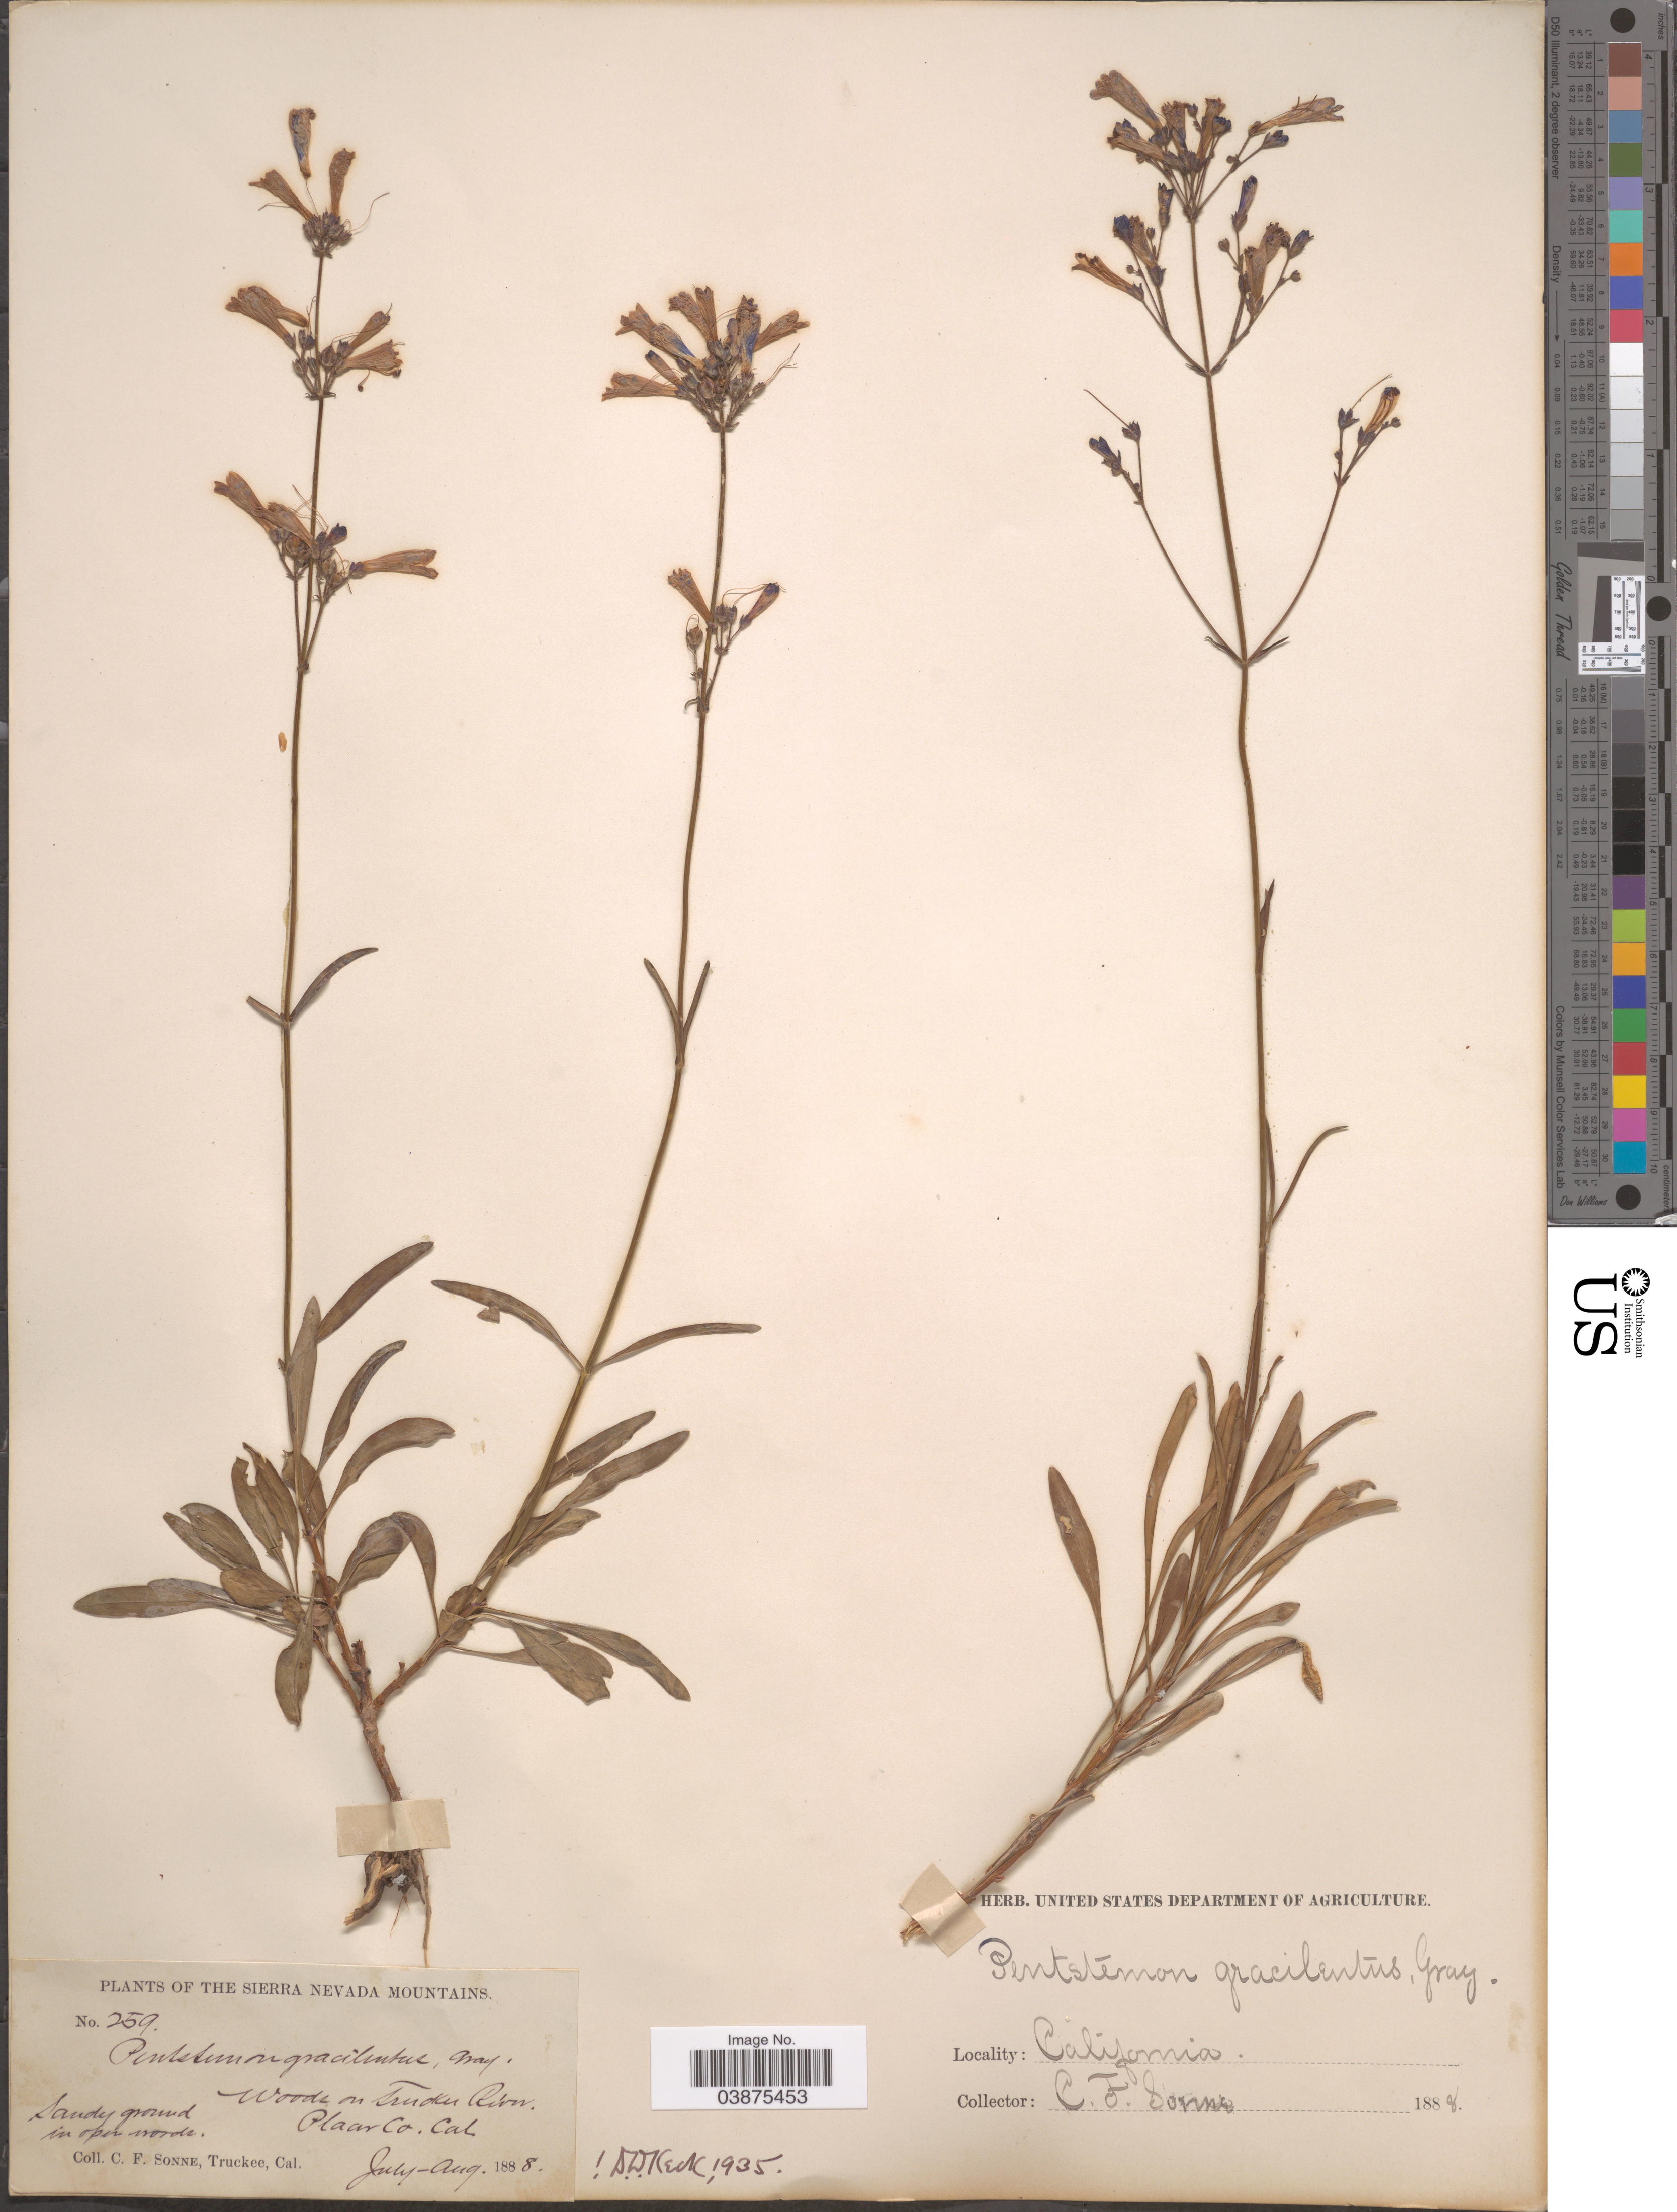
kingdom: Plantae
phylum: Tracheophyta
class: Magnoliopsida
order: Lamiales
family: Plantaginaceae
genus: Penstemon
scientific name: Penstemon gracilentus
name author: A. Gray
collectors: C. Sonne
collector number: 259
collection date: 1888-07/1888-08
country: United States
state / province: California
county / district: Placer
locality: The Sierra Nevada Mountains. Woods on Truckee River. Placer Co.